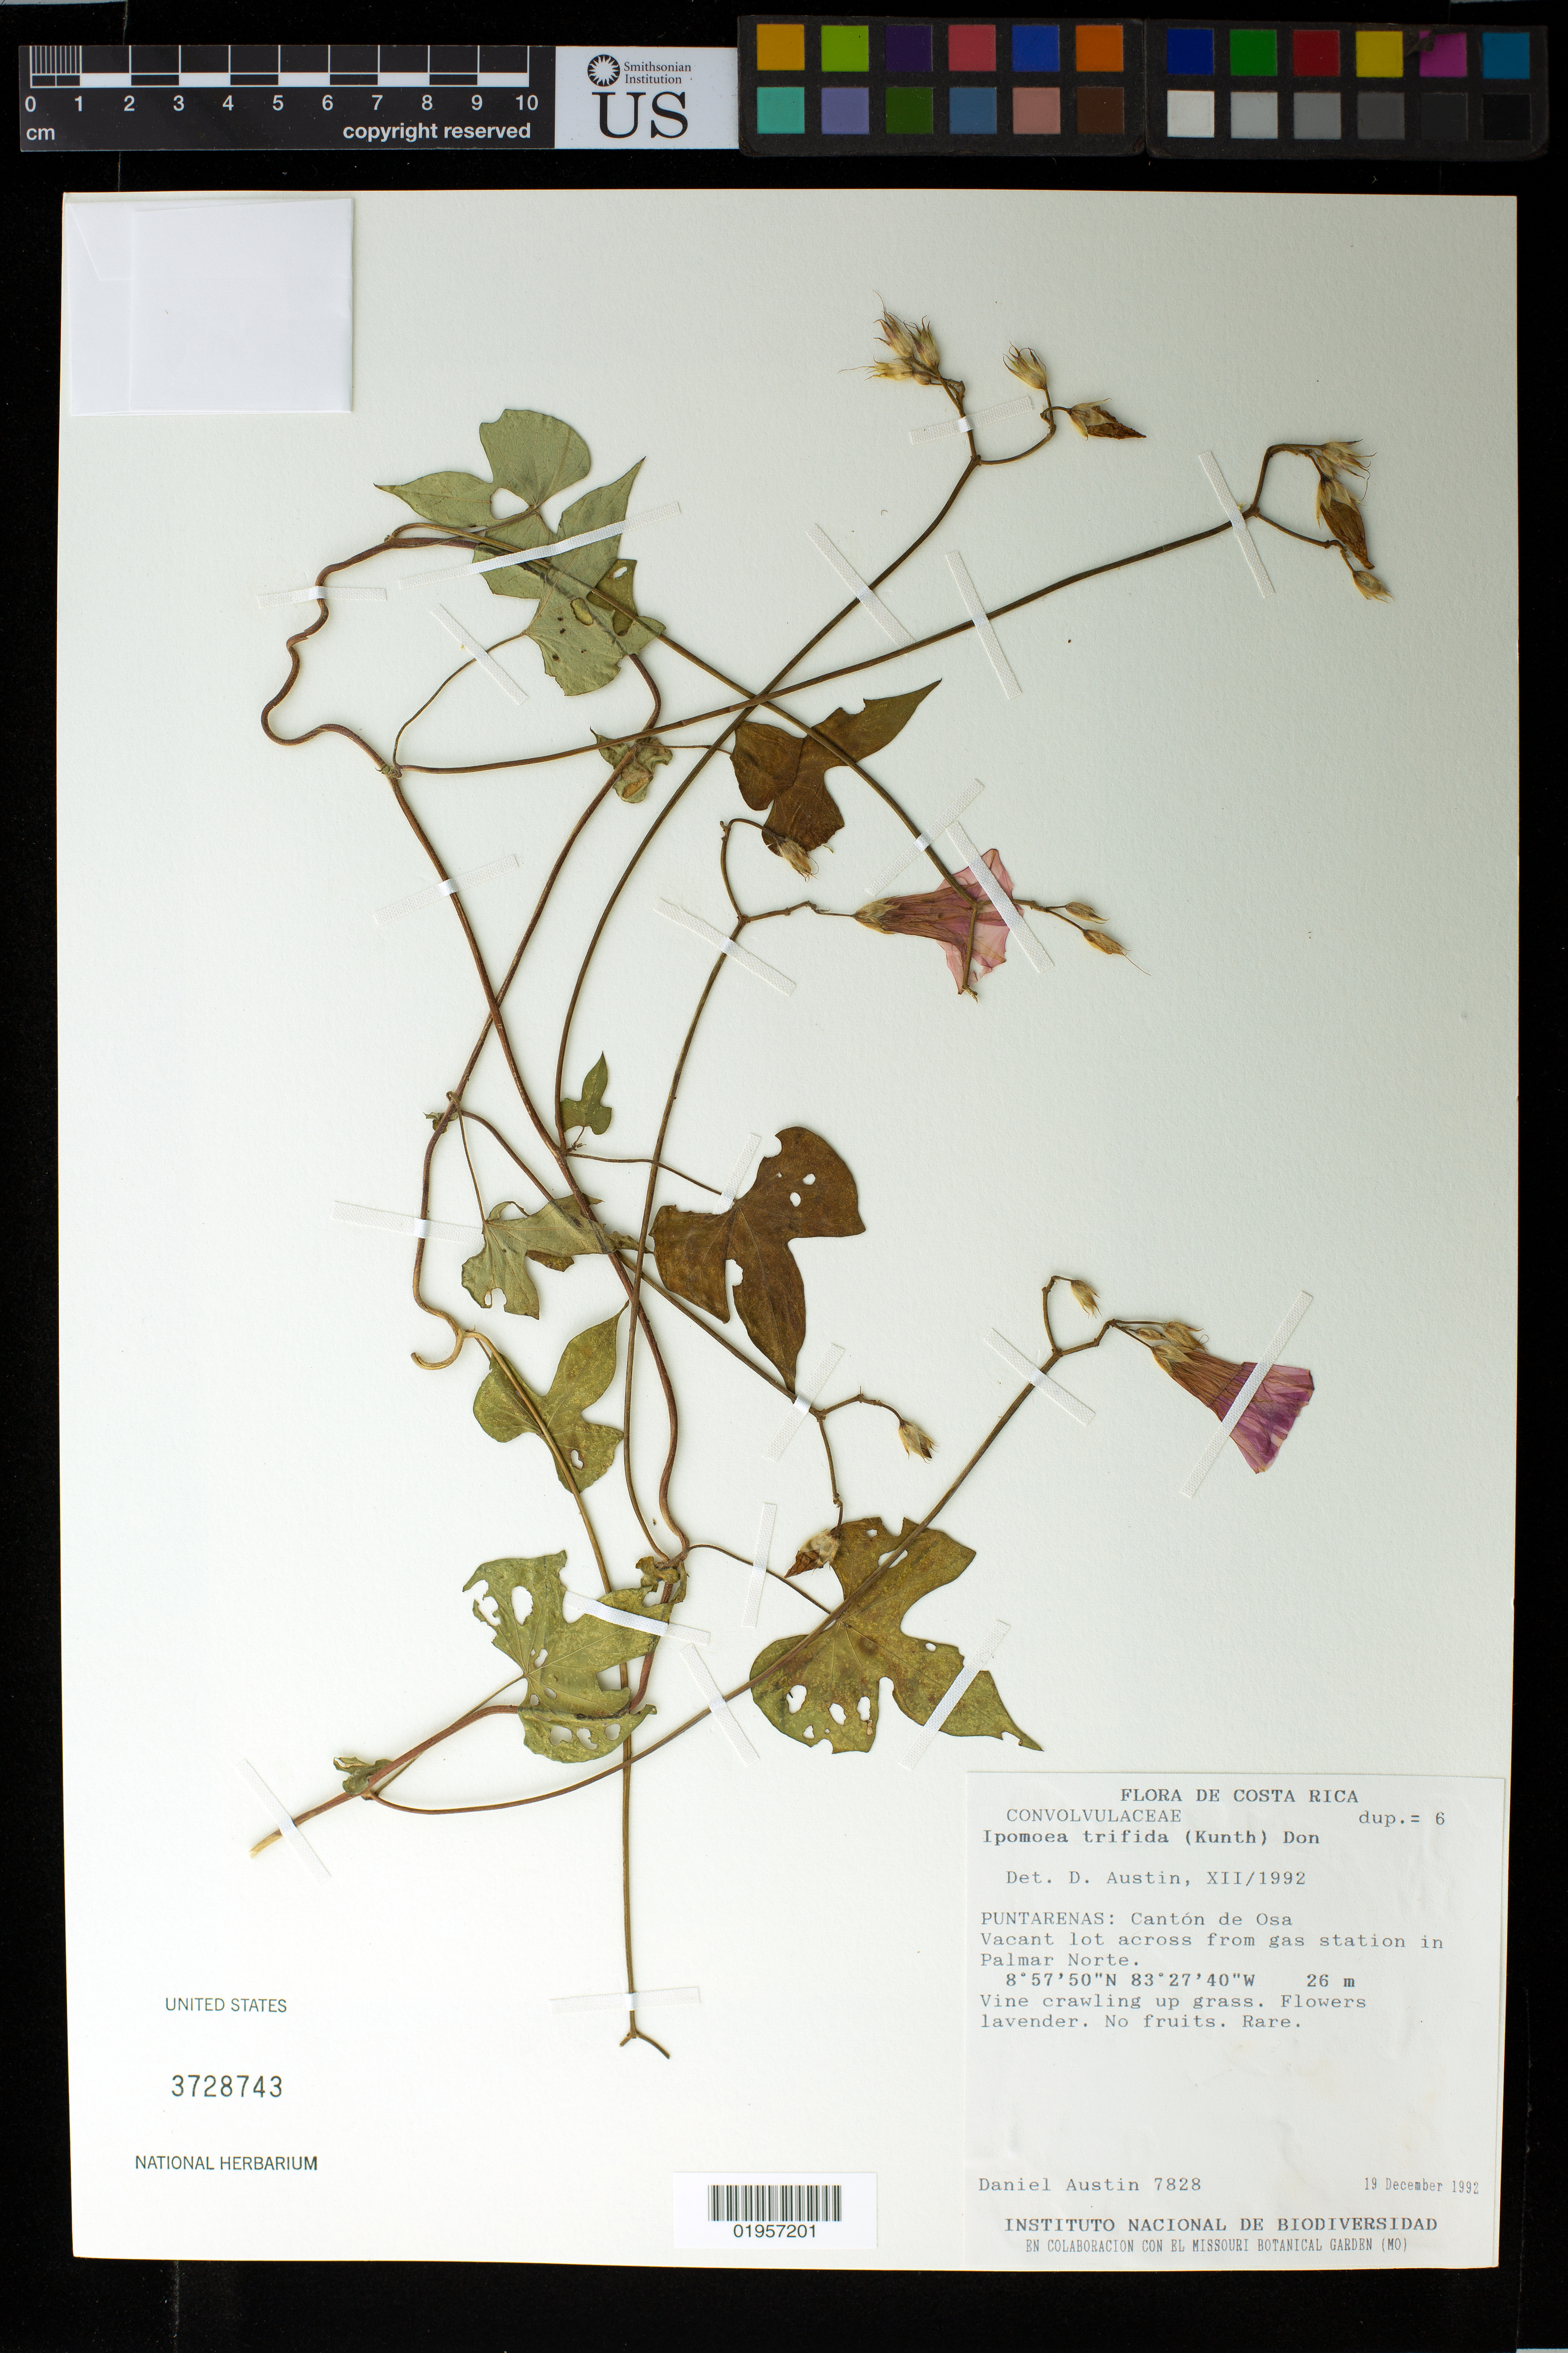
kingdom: Plantae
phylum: Tracheophyta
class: Magnoliopsida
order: Solanales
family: Convolvulaceae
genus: Ipomoea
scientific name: Ipomoea trifida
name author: (Kunth) G. Don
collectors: D. Austin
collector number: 7828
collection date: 1992-12-19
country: Costa Rica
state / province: Puntarenas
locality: Canton de Osa, Vacant lot across from gas station in Palmar Norte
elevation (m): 26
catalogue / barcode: US 3728743